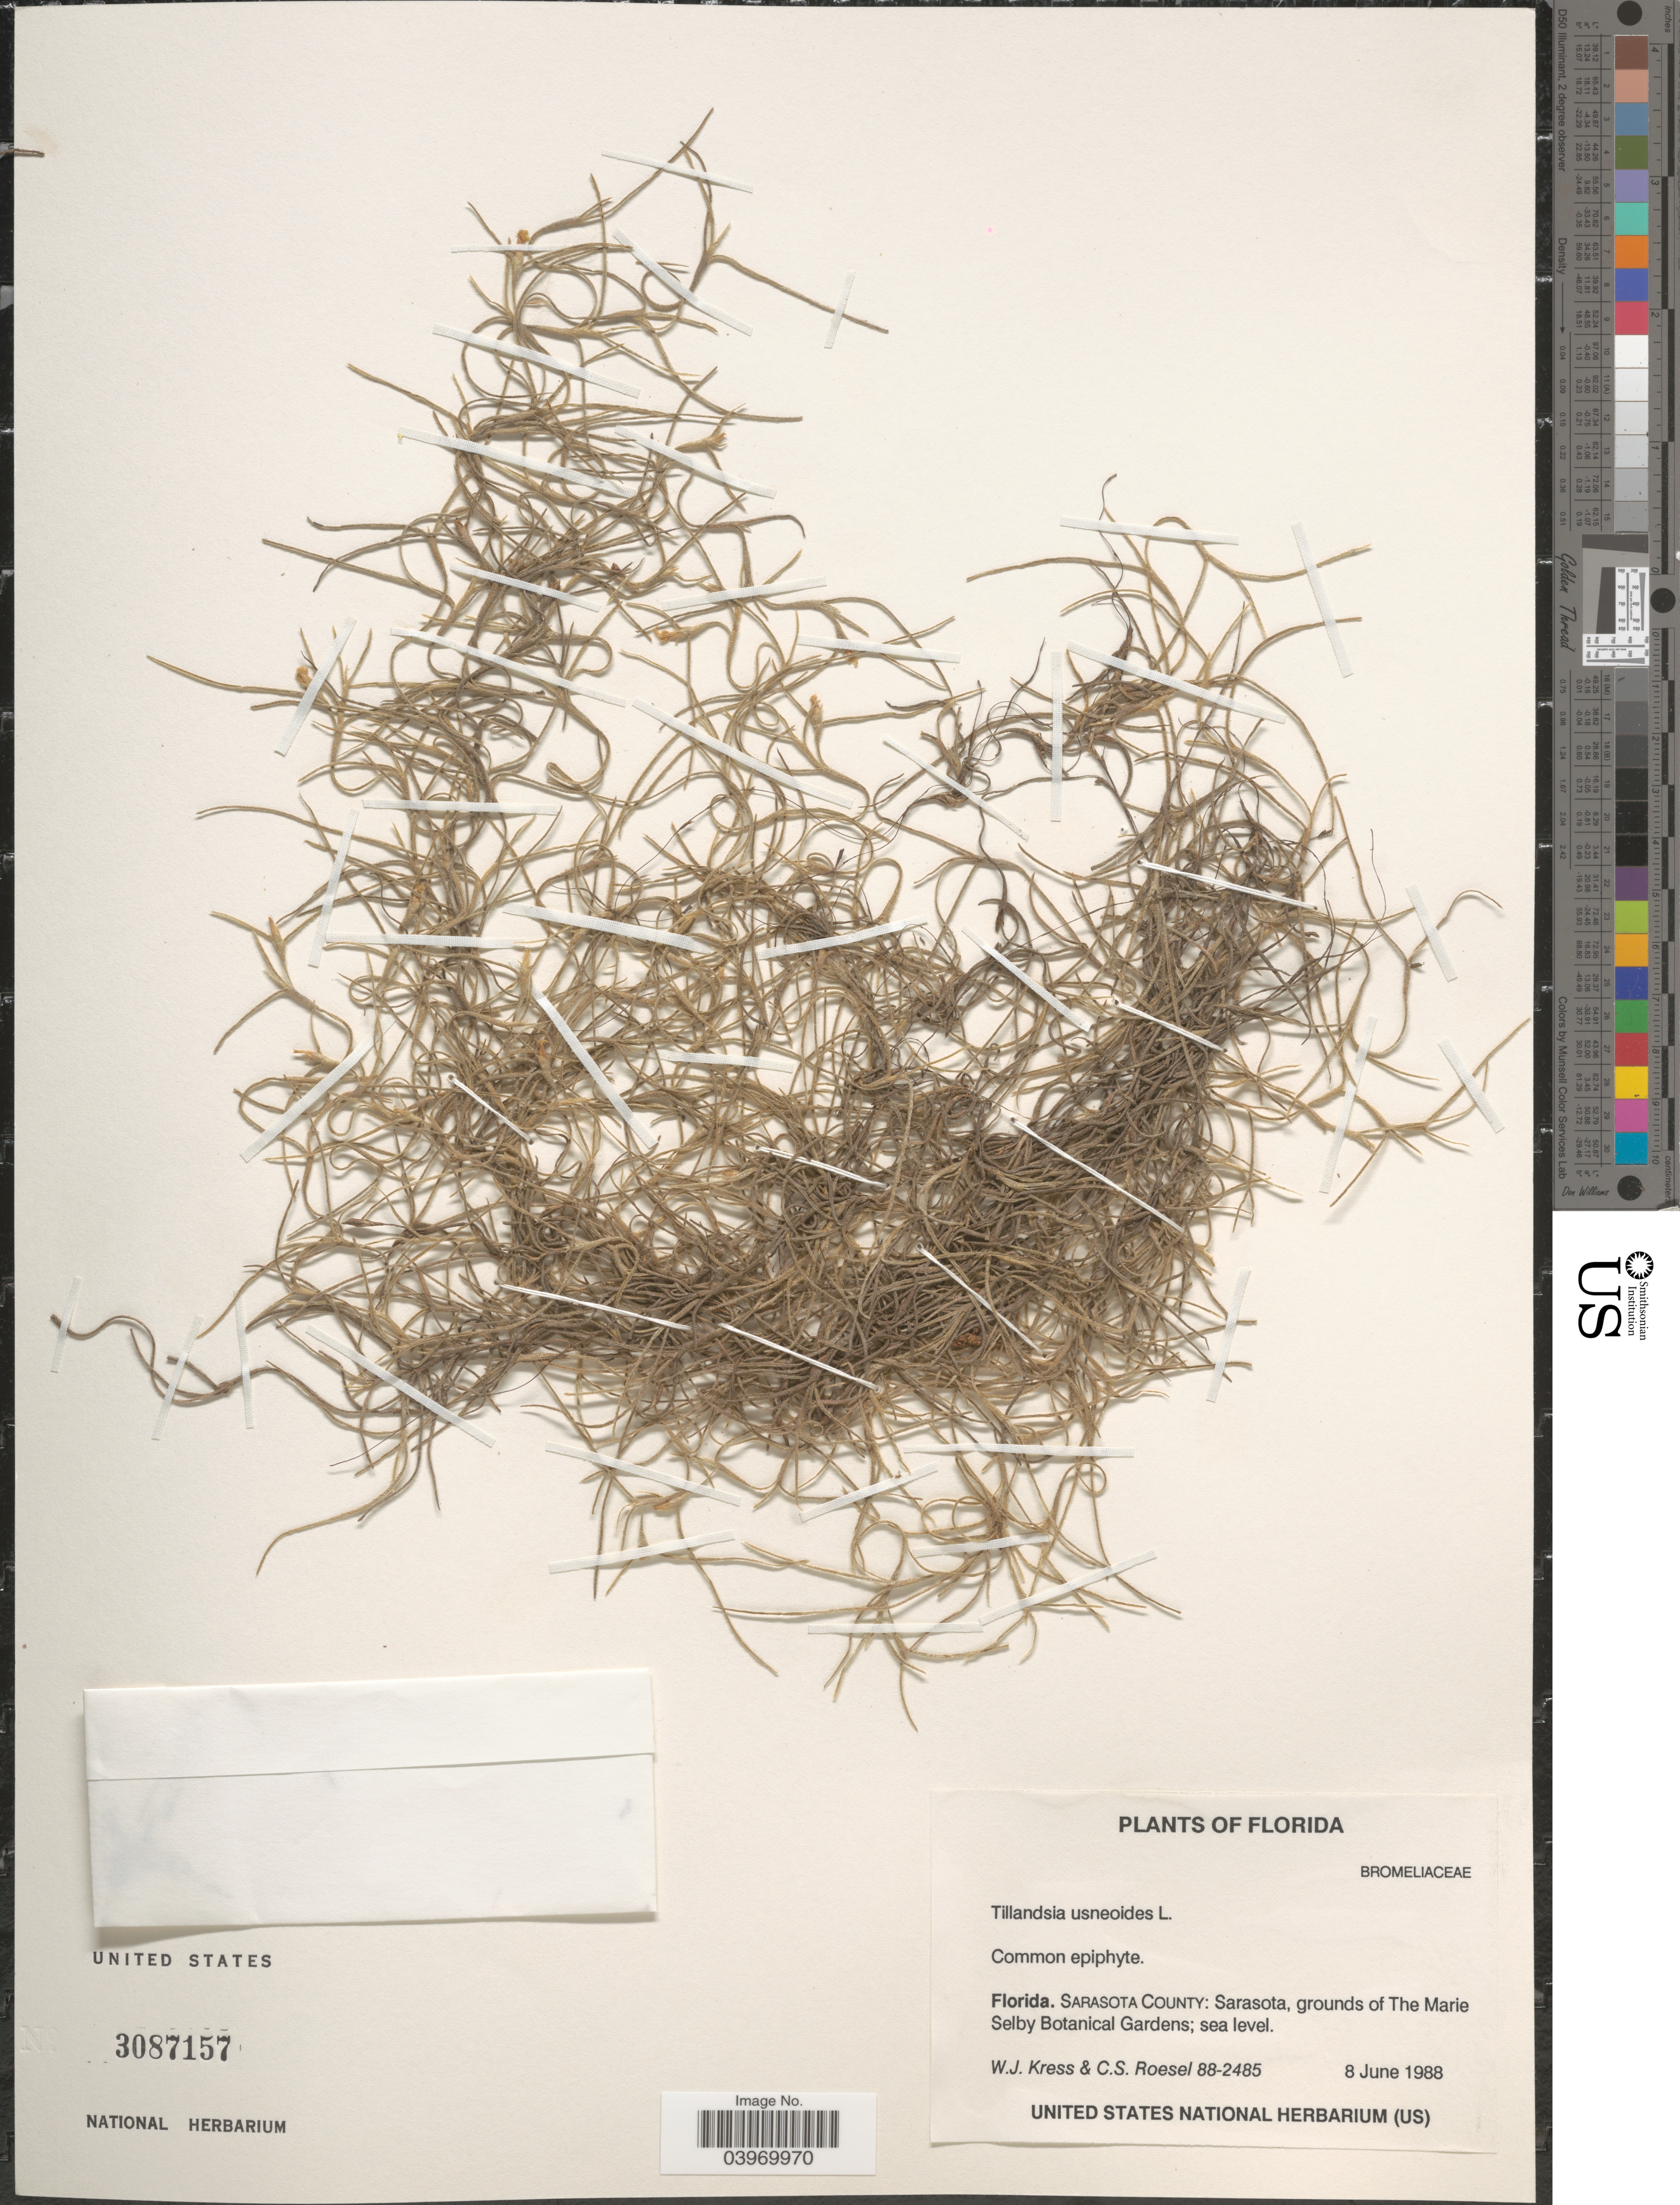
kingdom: Plantae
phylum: Tracheophyta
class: Liliopsida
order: Poales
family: Bromeliaceae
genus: Tillandsia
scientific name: Tillandsia usneoides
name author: (L.) L.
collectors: W. J. Kress & C. S. Roesel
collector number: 88-2485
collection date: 1988-06-08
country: United States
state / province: Florida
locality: Sarasota County: Sarasota, grounds of the Marie Selby Botanical Gardens.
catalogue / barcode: US 3087157